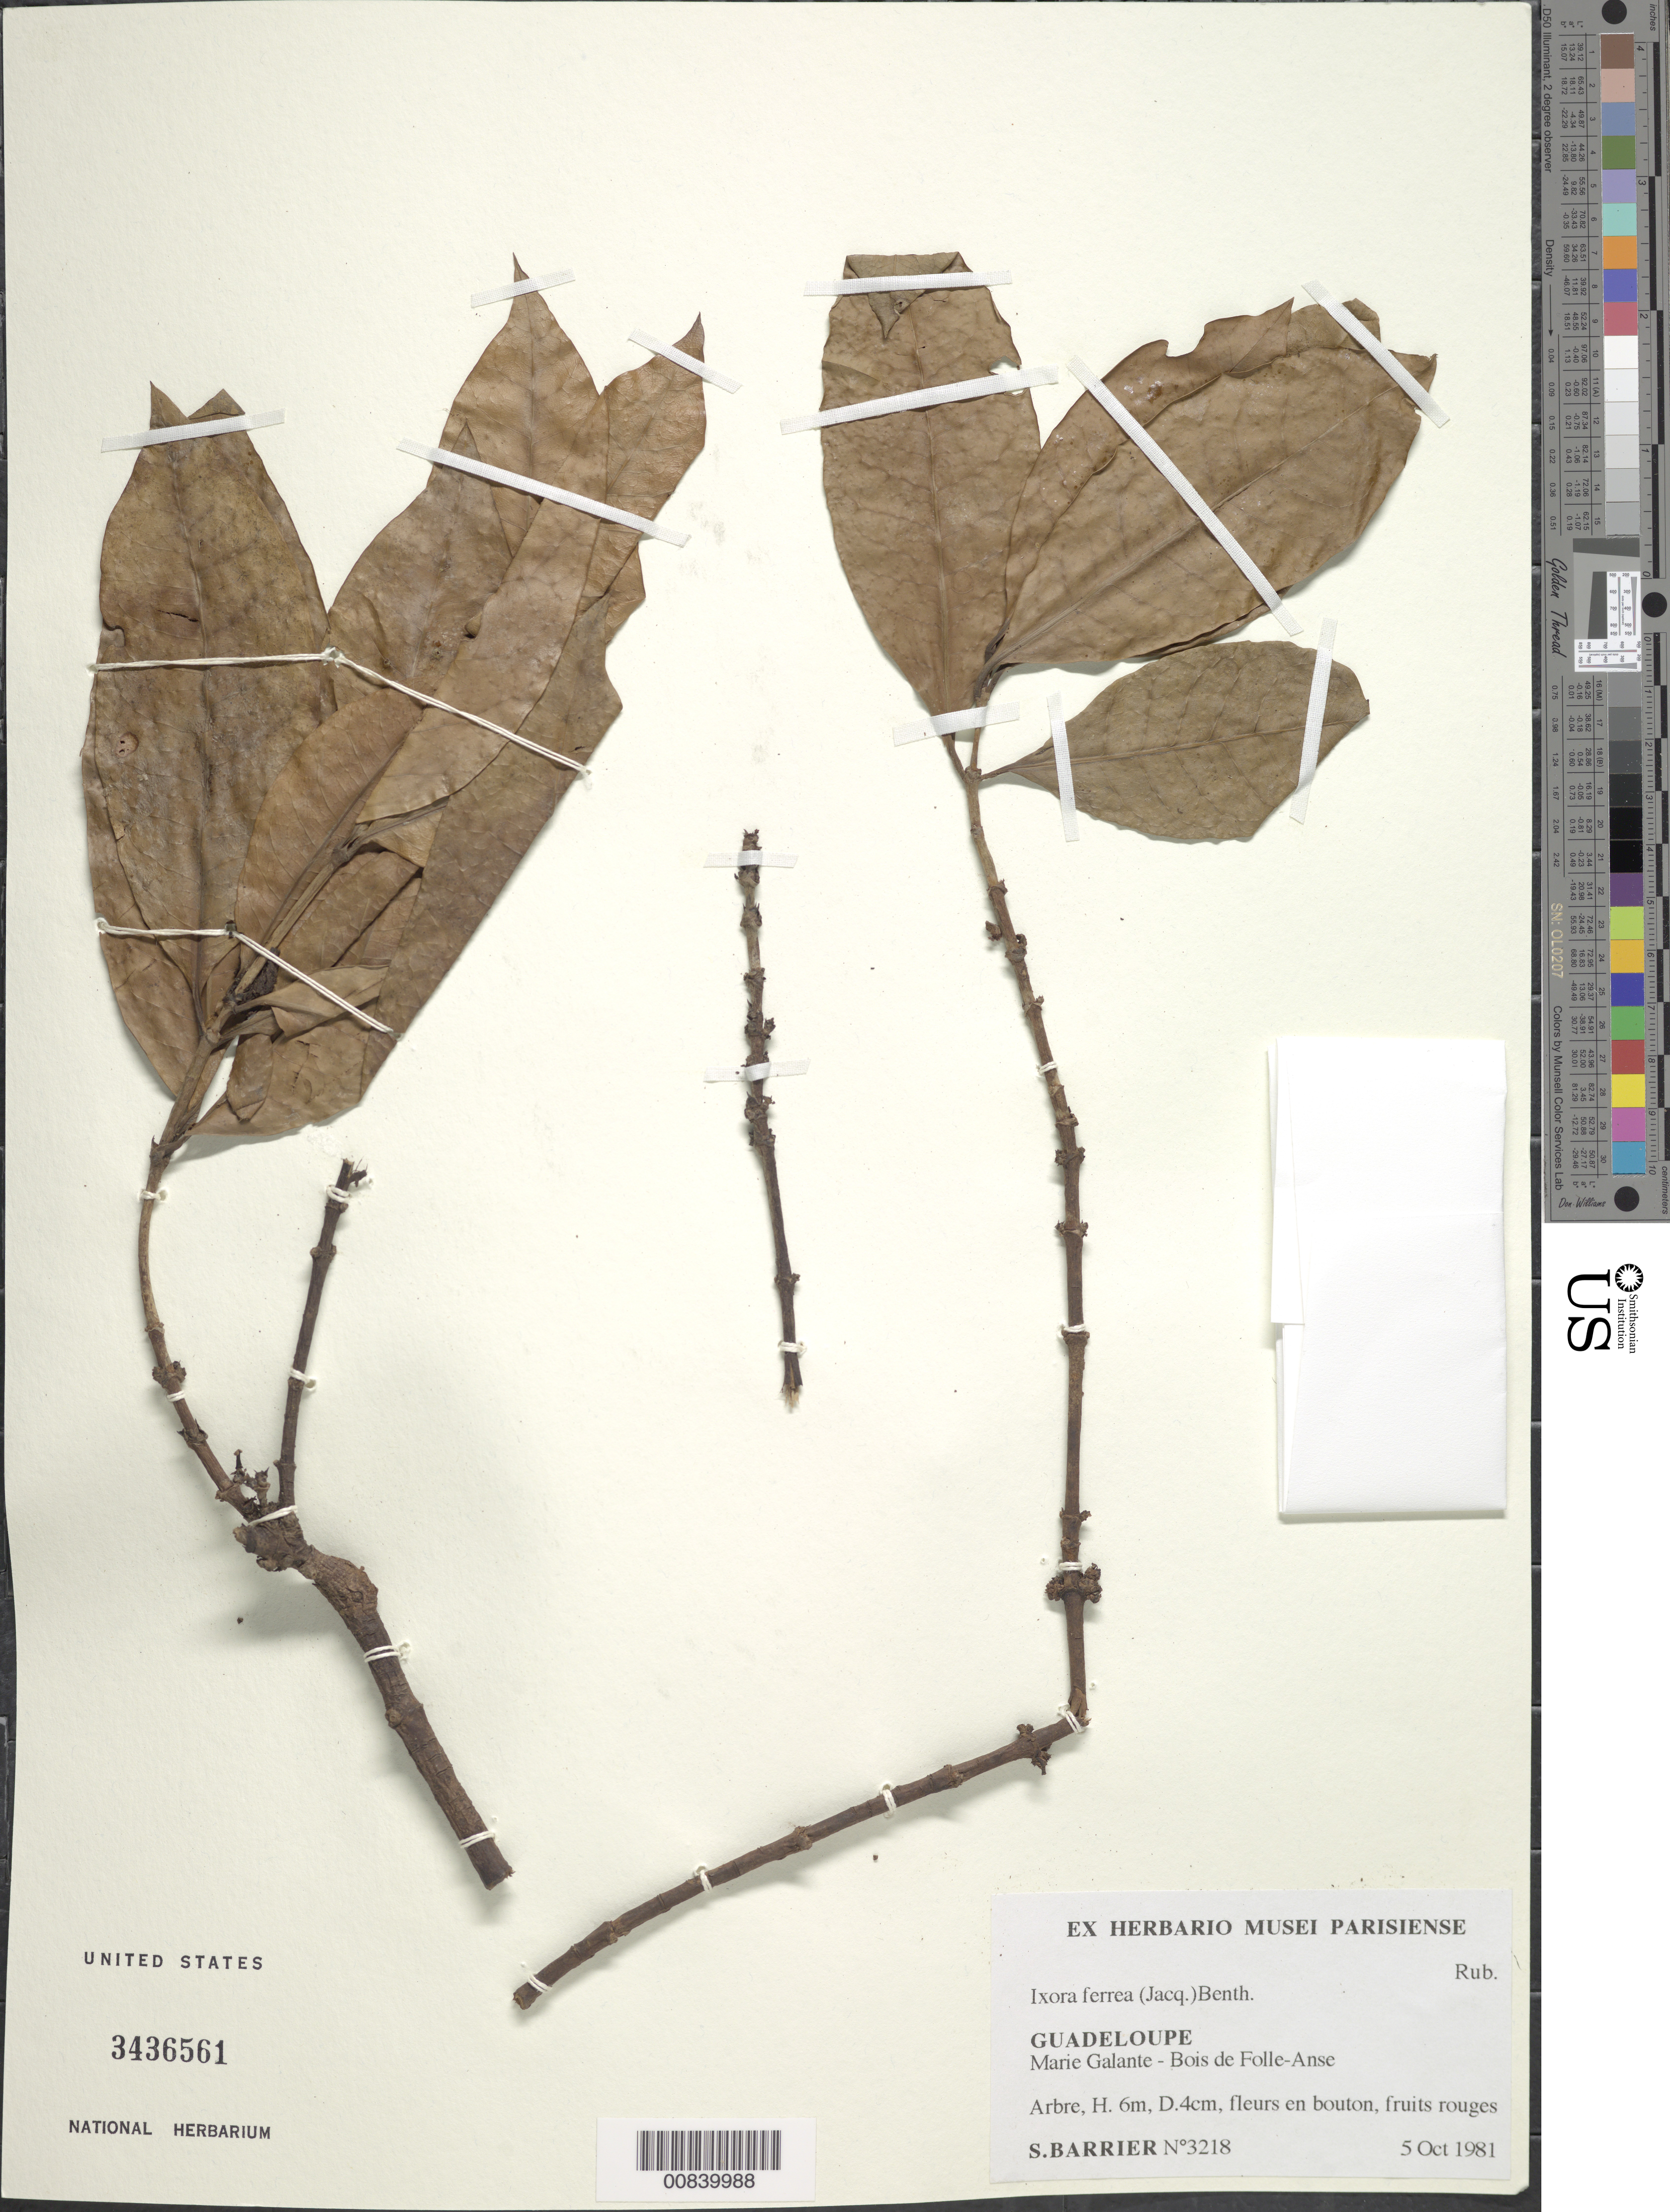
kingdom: Plantae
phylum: Tracheophyta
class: Magnoliopsida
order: Gentianales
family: Rubiaceae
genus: Ixora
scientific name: Ixora ferrea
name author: (Jacq.) Benth.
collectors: S. Barrier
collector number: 3218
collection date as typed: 05 Oct 1981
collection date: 1981-10-05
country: Guadeloupe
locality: Marie Galante - Bois de Folle-Anse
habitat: Bois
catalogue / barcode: US 3436561